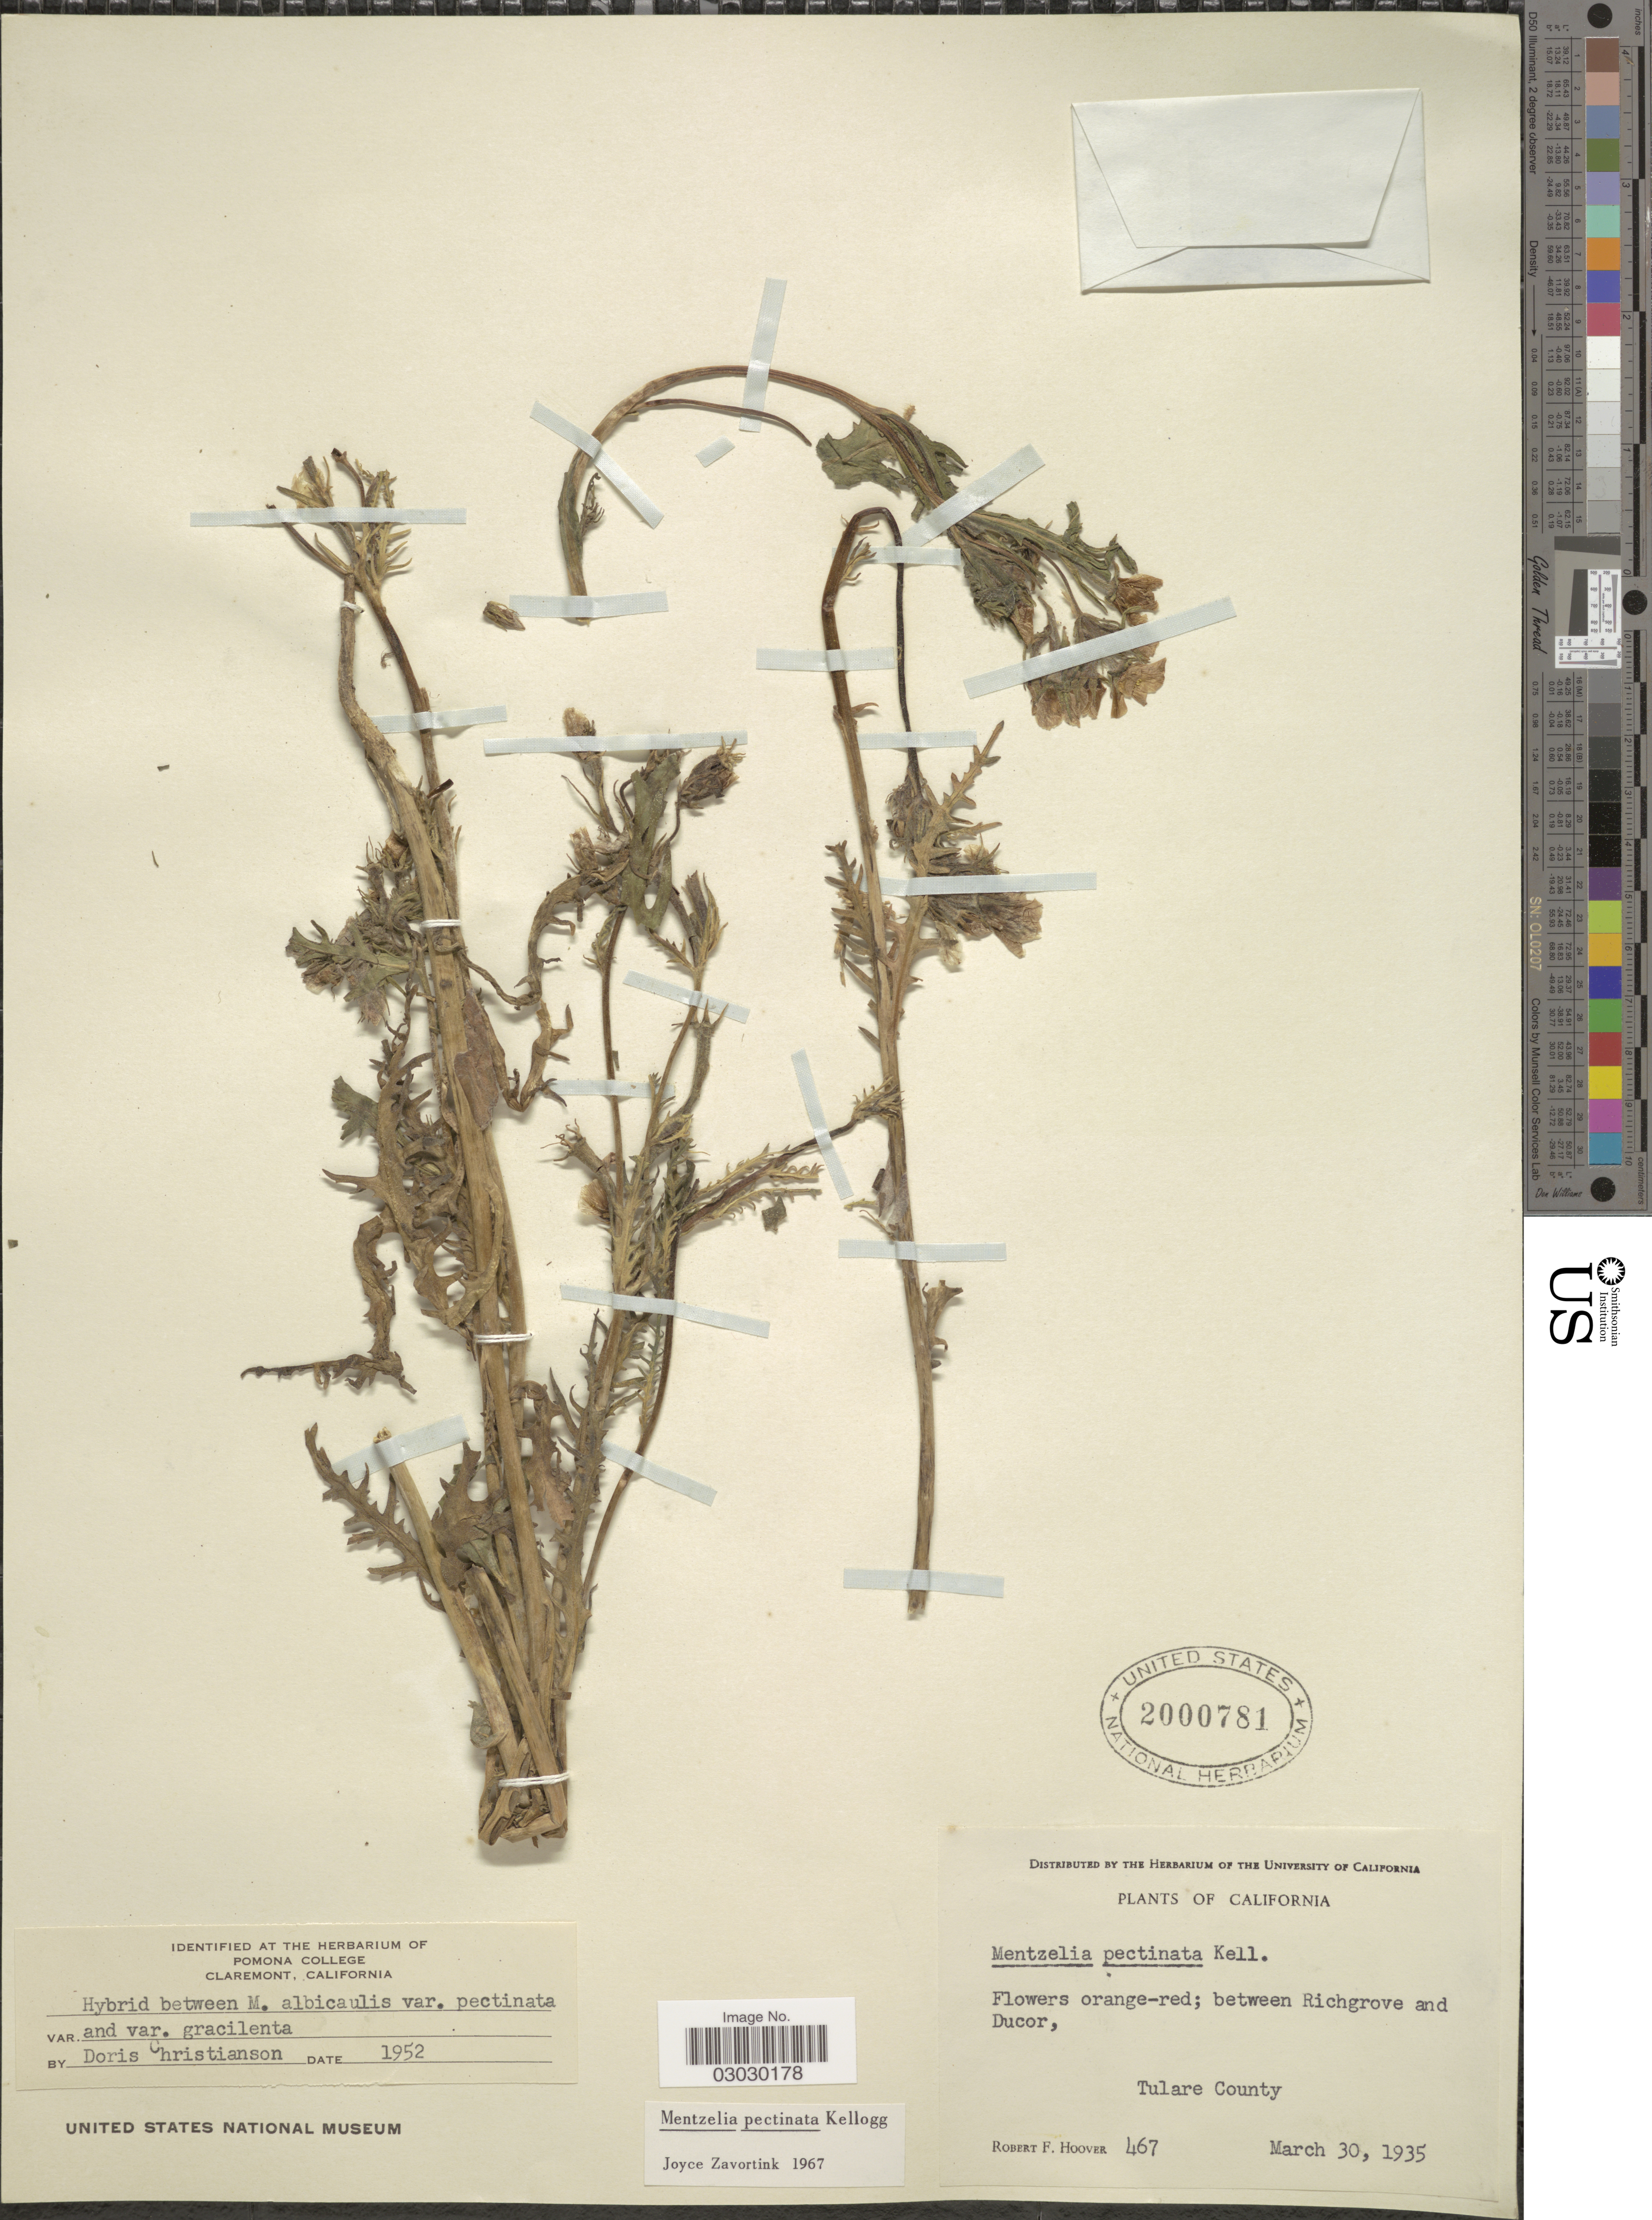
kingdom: Plantae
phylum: Tracheophyta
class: Magnoliopsida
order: Cornales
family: Loasaceae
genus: Mentzelia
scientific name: Mentzelia pectinata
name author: Kellogg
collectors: R. F. Hoover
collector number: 467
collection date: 1935-03-30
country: United States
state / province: California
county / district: Tulare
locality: Between Richgrove and Ducor, Tulare County.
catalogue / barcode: US 2000781